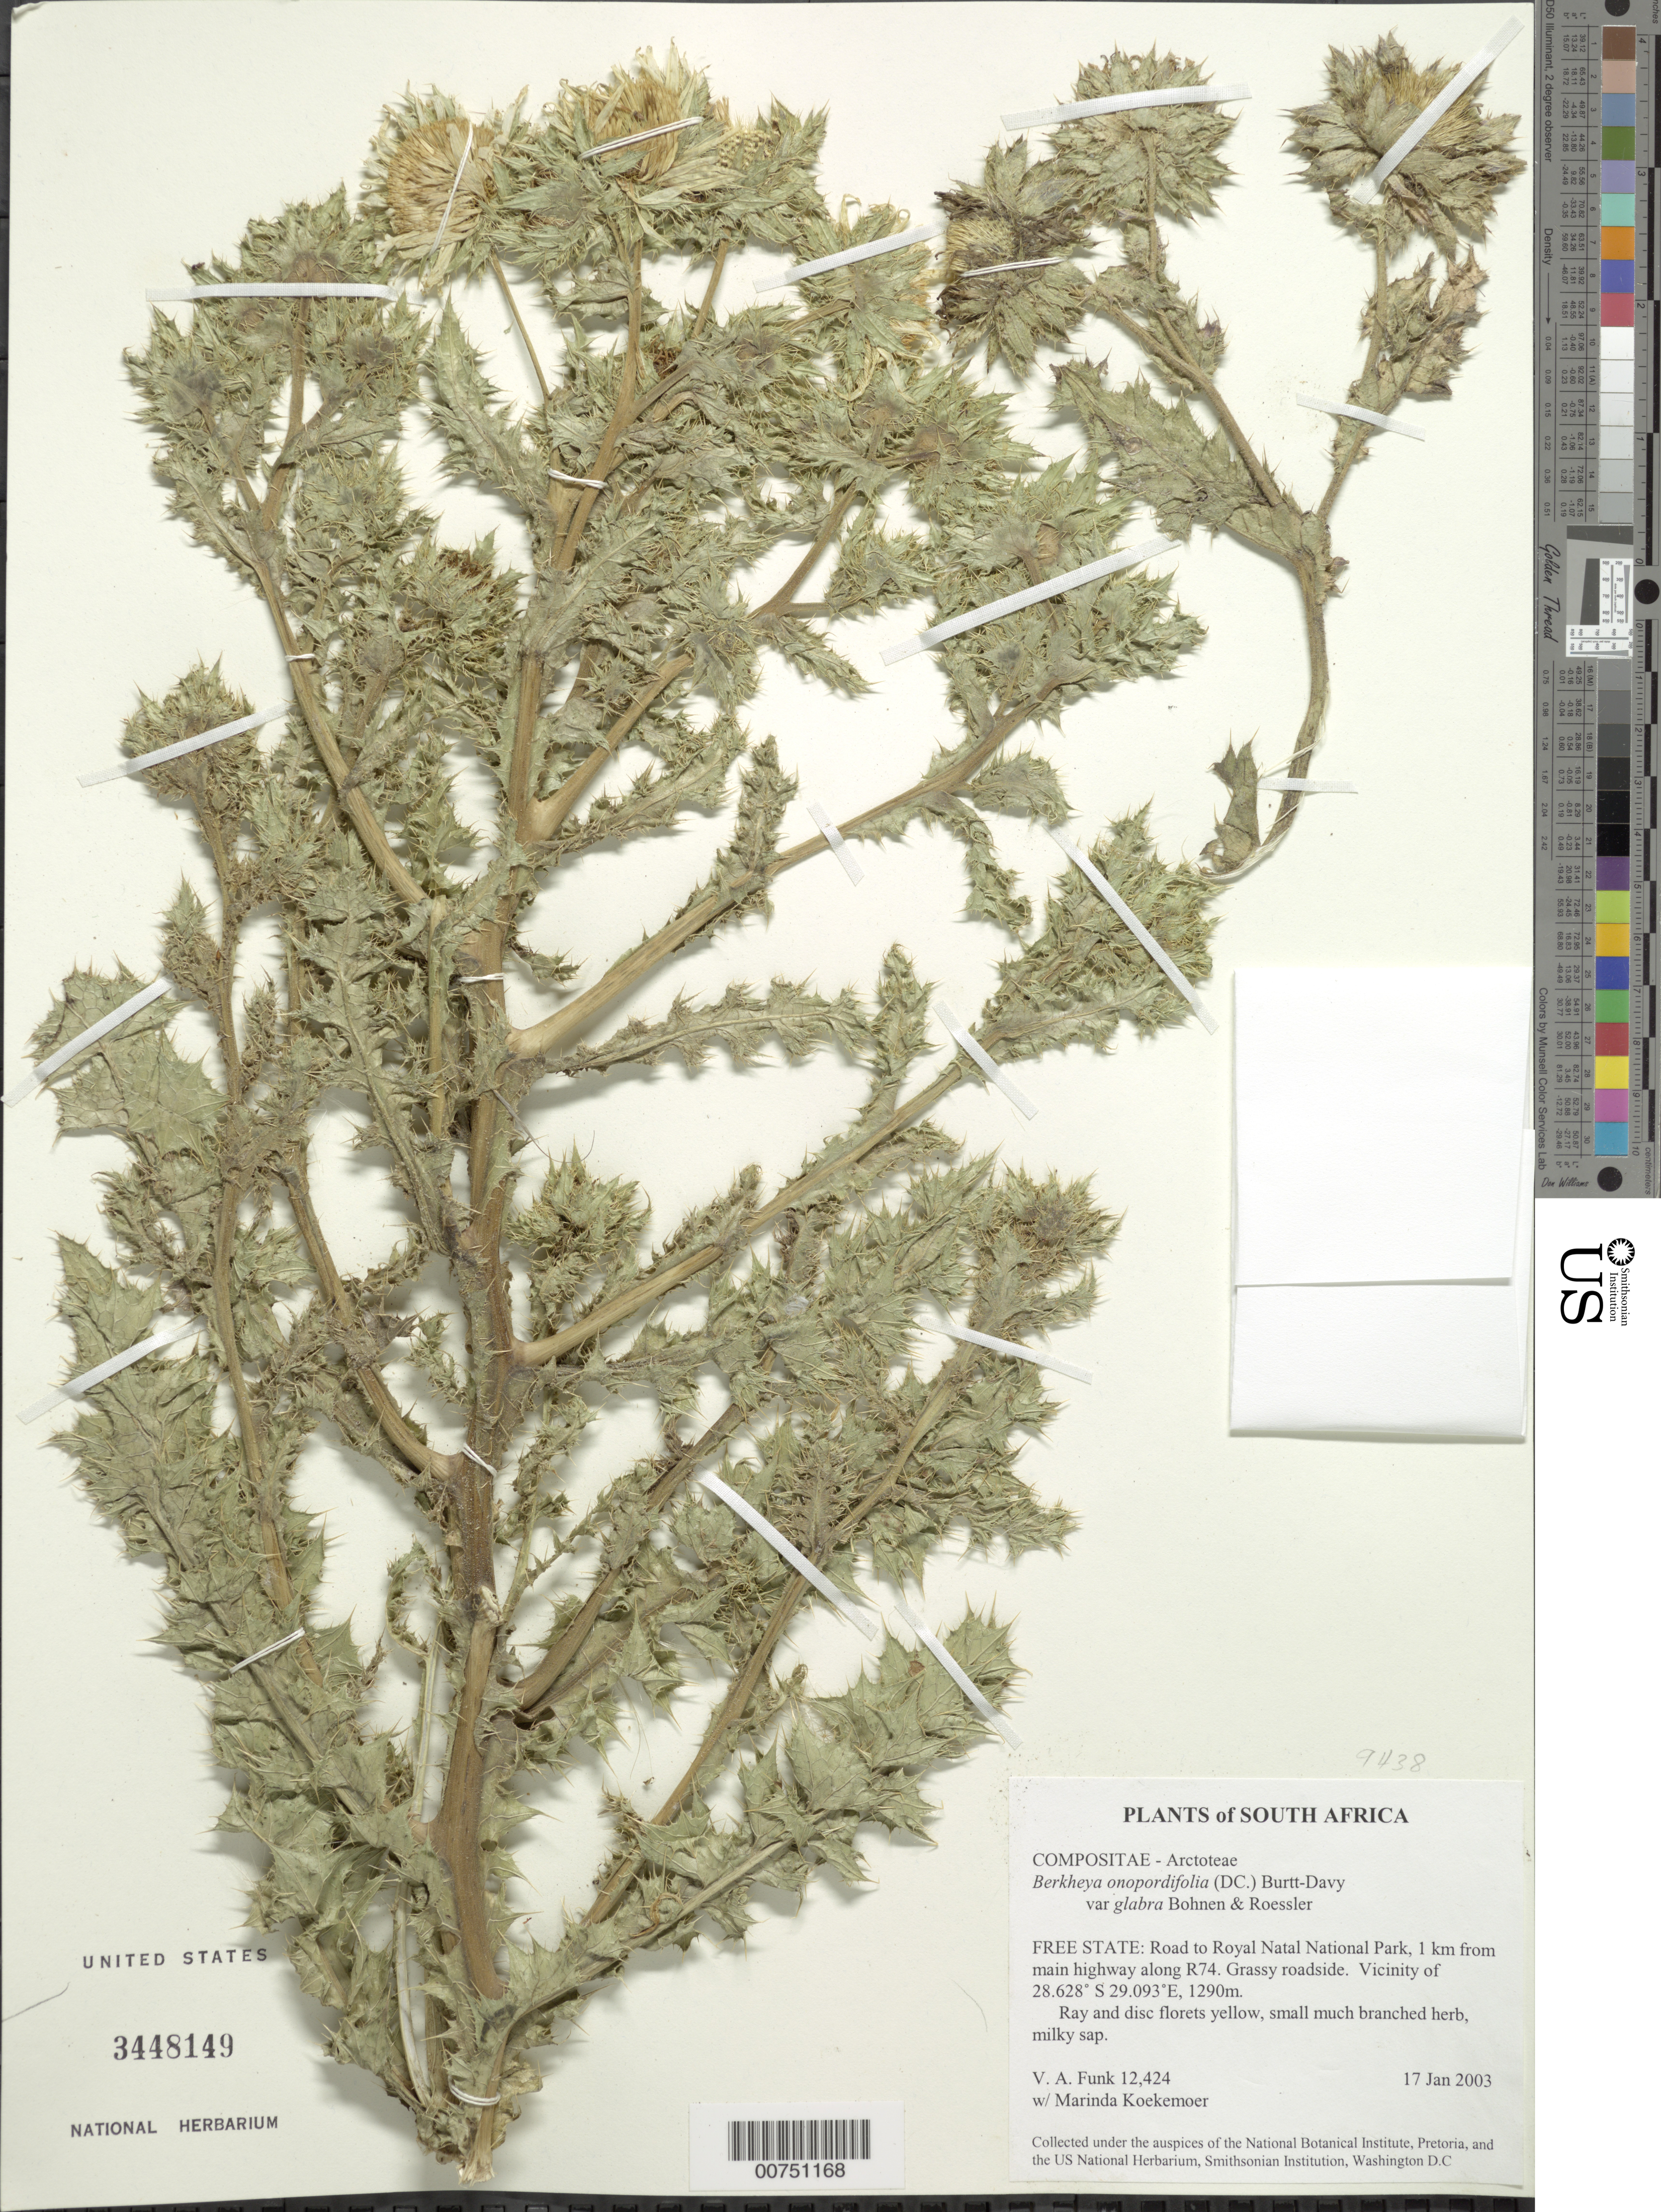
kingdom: Plantae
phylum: Tracheophyta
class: Magnoliopsida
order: Asterales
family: Asteraceae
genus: Berkheya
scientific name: Berkheya onopordifolia var. glabra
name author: Bohnen & Roessler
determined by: Funk, Vicki A., (BOT), Smithsonian Institution - National Museum of Natural History (UNITED STATES)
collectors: V. Funk & M. Koekemoer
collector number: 12424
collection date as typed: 17 January 2003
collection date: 2003-01-17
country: South Africa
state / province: Free State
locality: Royal Natal National Park, 1 km from main hwy along R74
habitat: Grassy roadside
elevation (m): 1290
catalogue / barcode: US 3448149